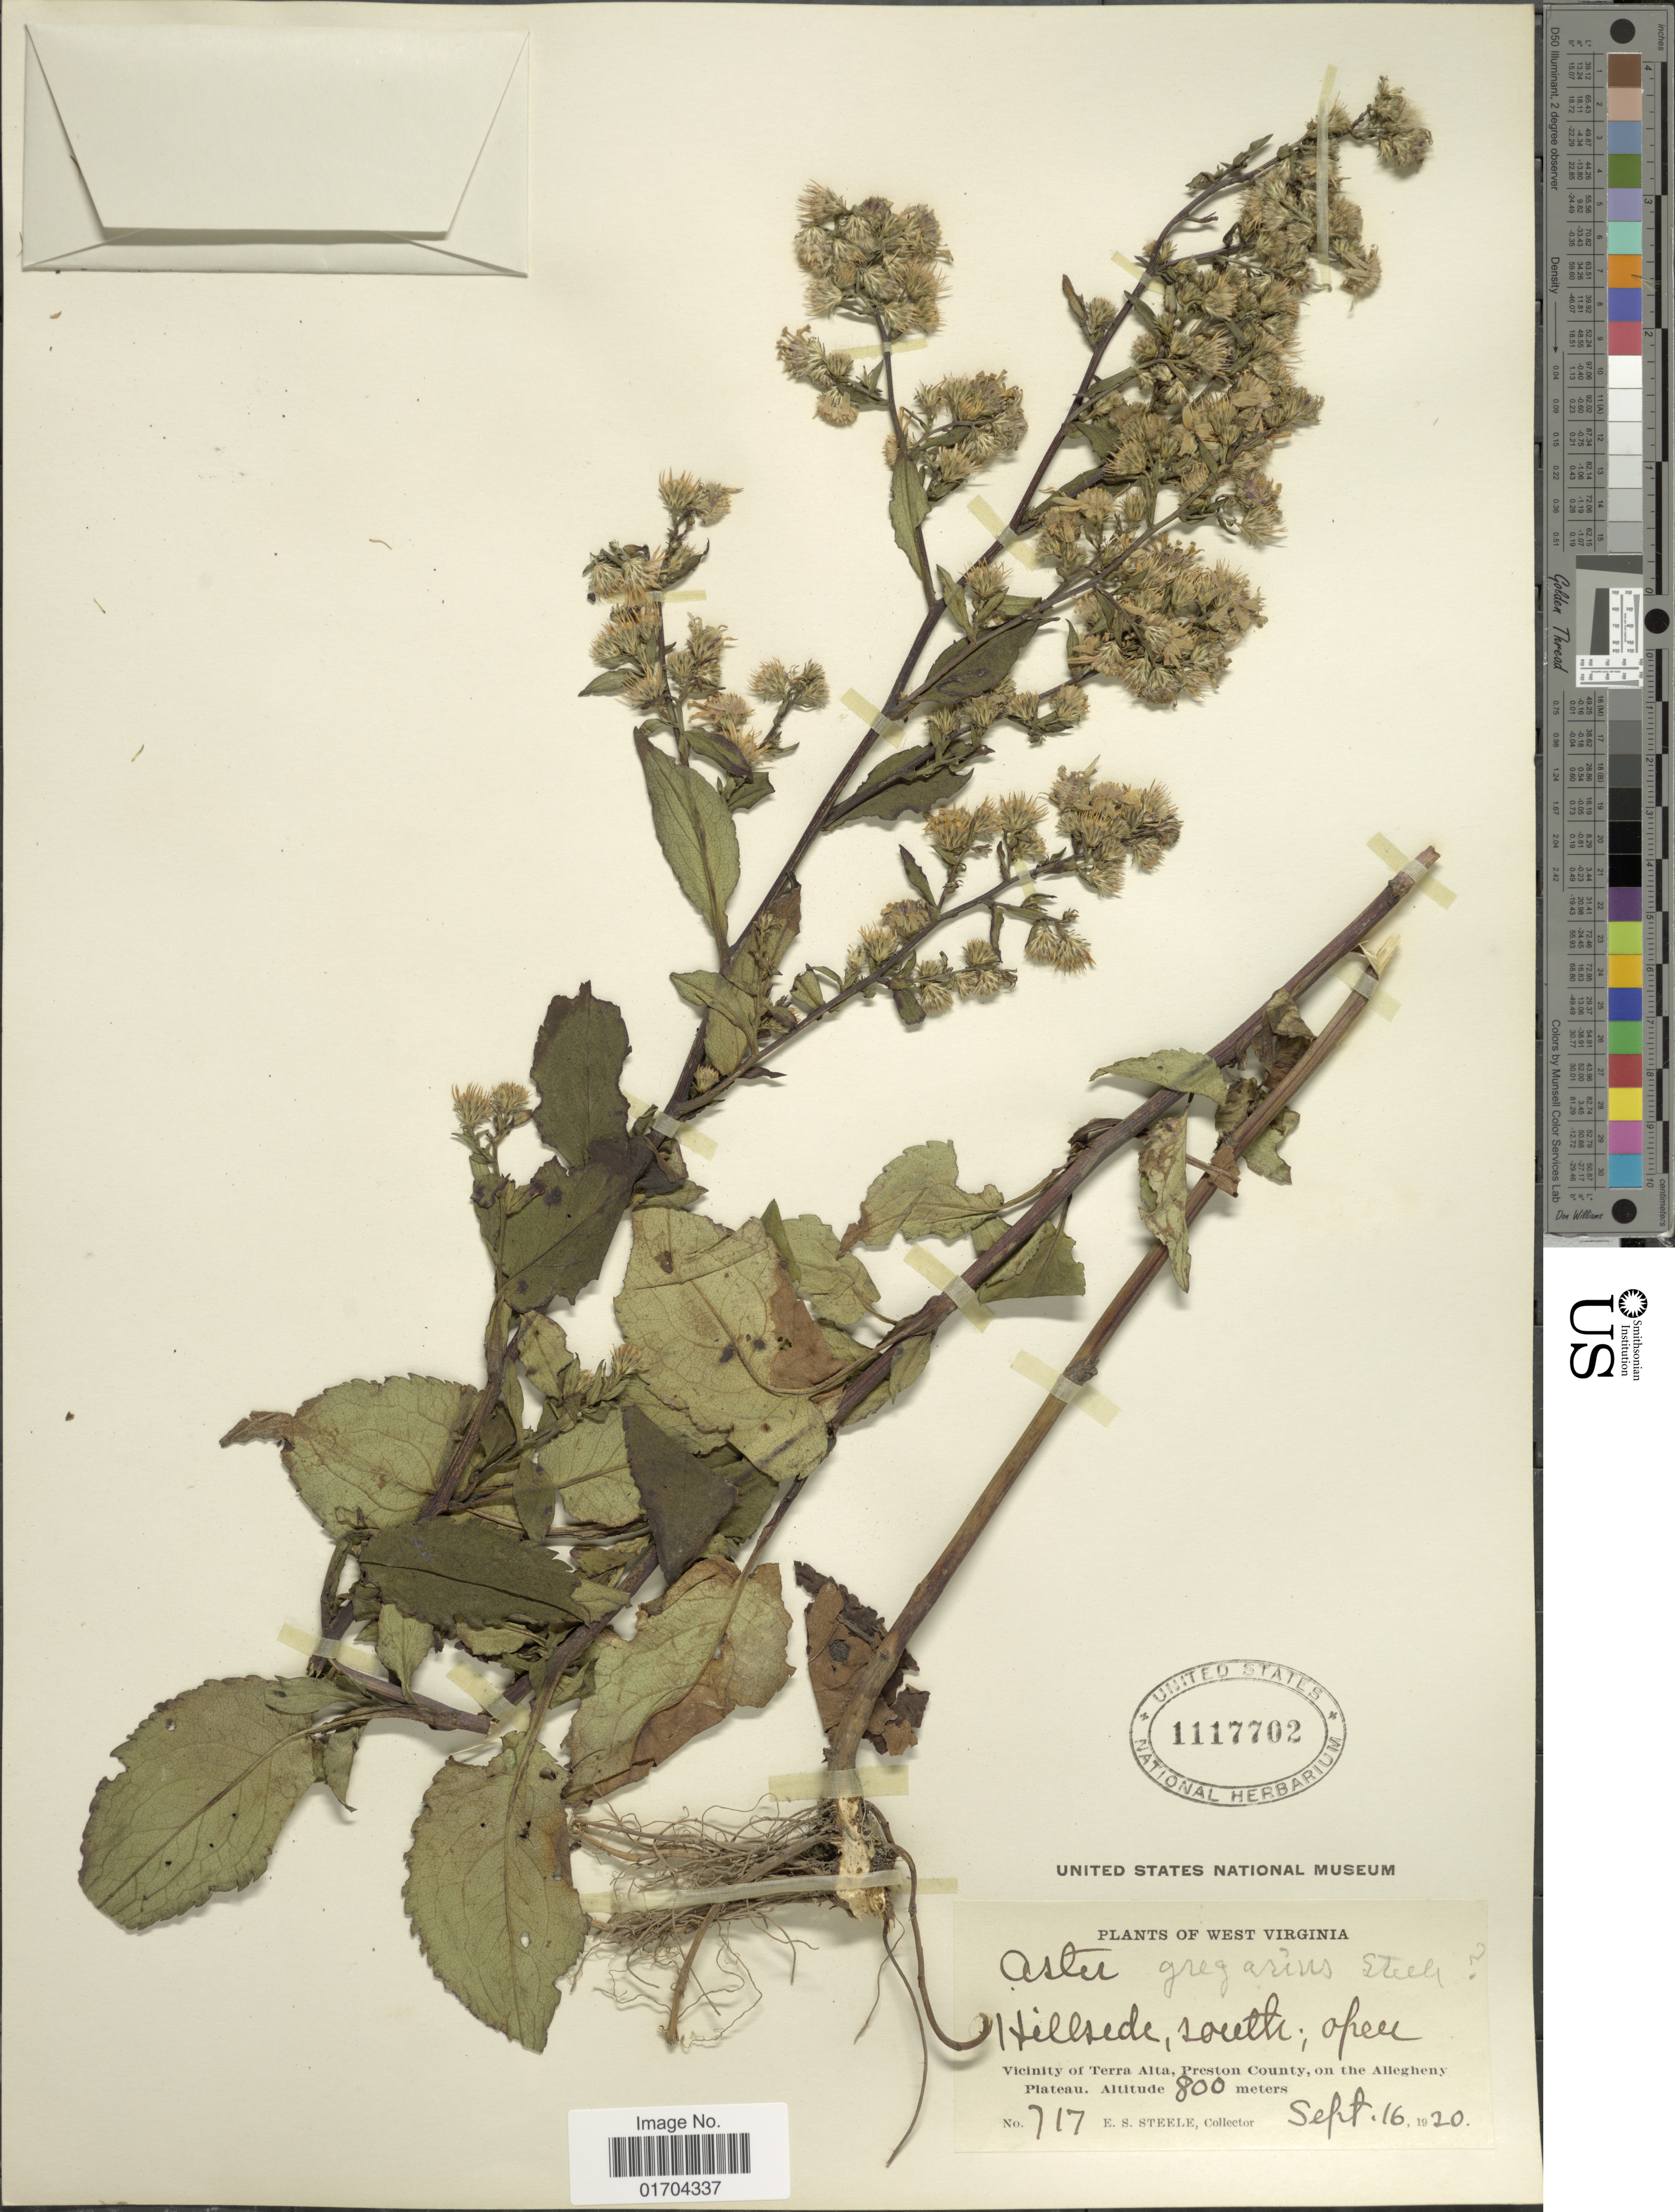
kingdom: Plantae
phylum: Tracheophyta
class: Magnoliopsida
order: Asterales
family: Asteraceae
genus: Symphyotrichum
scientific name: Symphyotrichum sp.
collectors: E. Steele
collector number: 717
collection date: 1920-09-16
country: United States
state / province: West Virginia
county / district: Preston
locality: Hillside, south. vicinity of Terra Alta, Preston County, on the Allegheny Plateau.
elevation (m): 800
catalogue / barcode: US 1117702